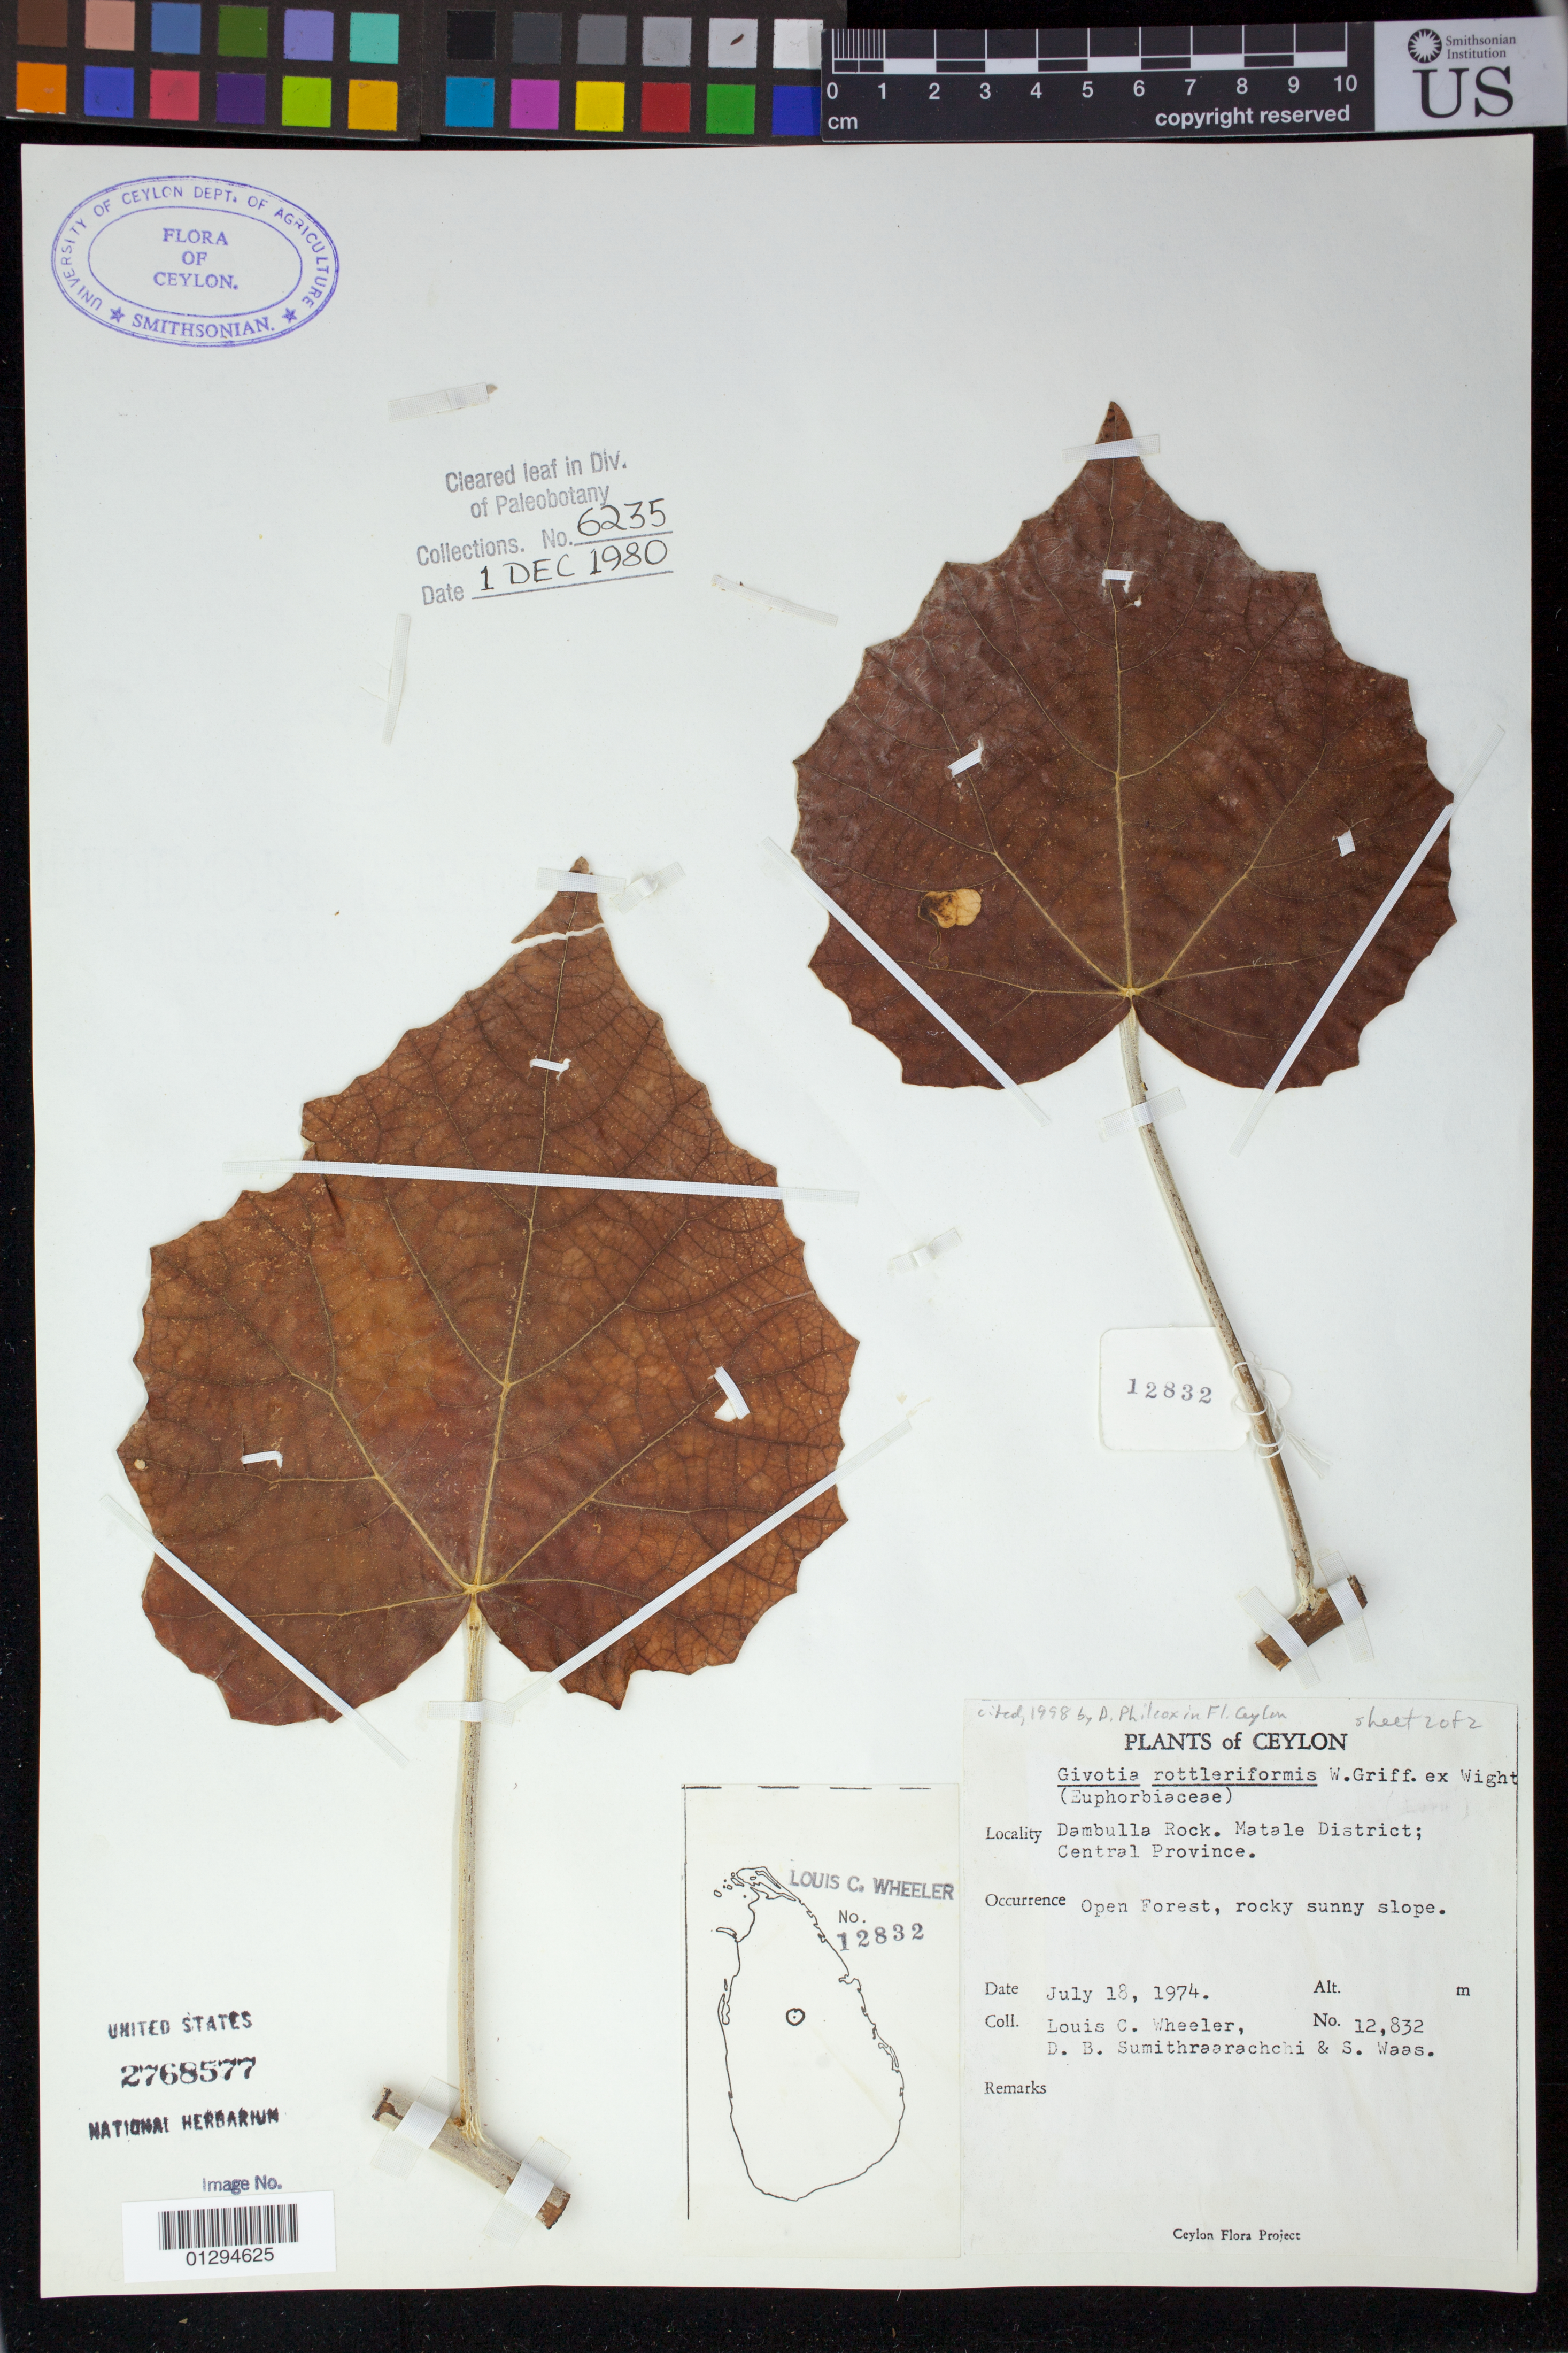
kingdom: Plantae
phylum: Tracheophyta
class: Magnoliopsida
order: Malpighiales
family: Euphorbiaceae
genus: Givotia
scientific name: Givotia rottleriformis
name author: Griff. ex Wight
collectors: L. C. Wheeler, D. B. Sumithraarachchi & S. Waas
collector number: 12832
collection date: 1974-07-18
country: Sri Lanka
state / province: Central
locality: Dambulla Rock. Matale District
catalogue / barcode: US 2768577